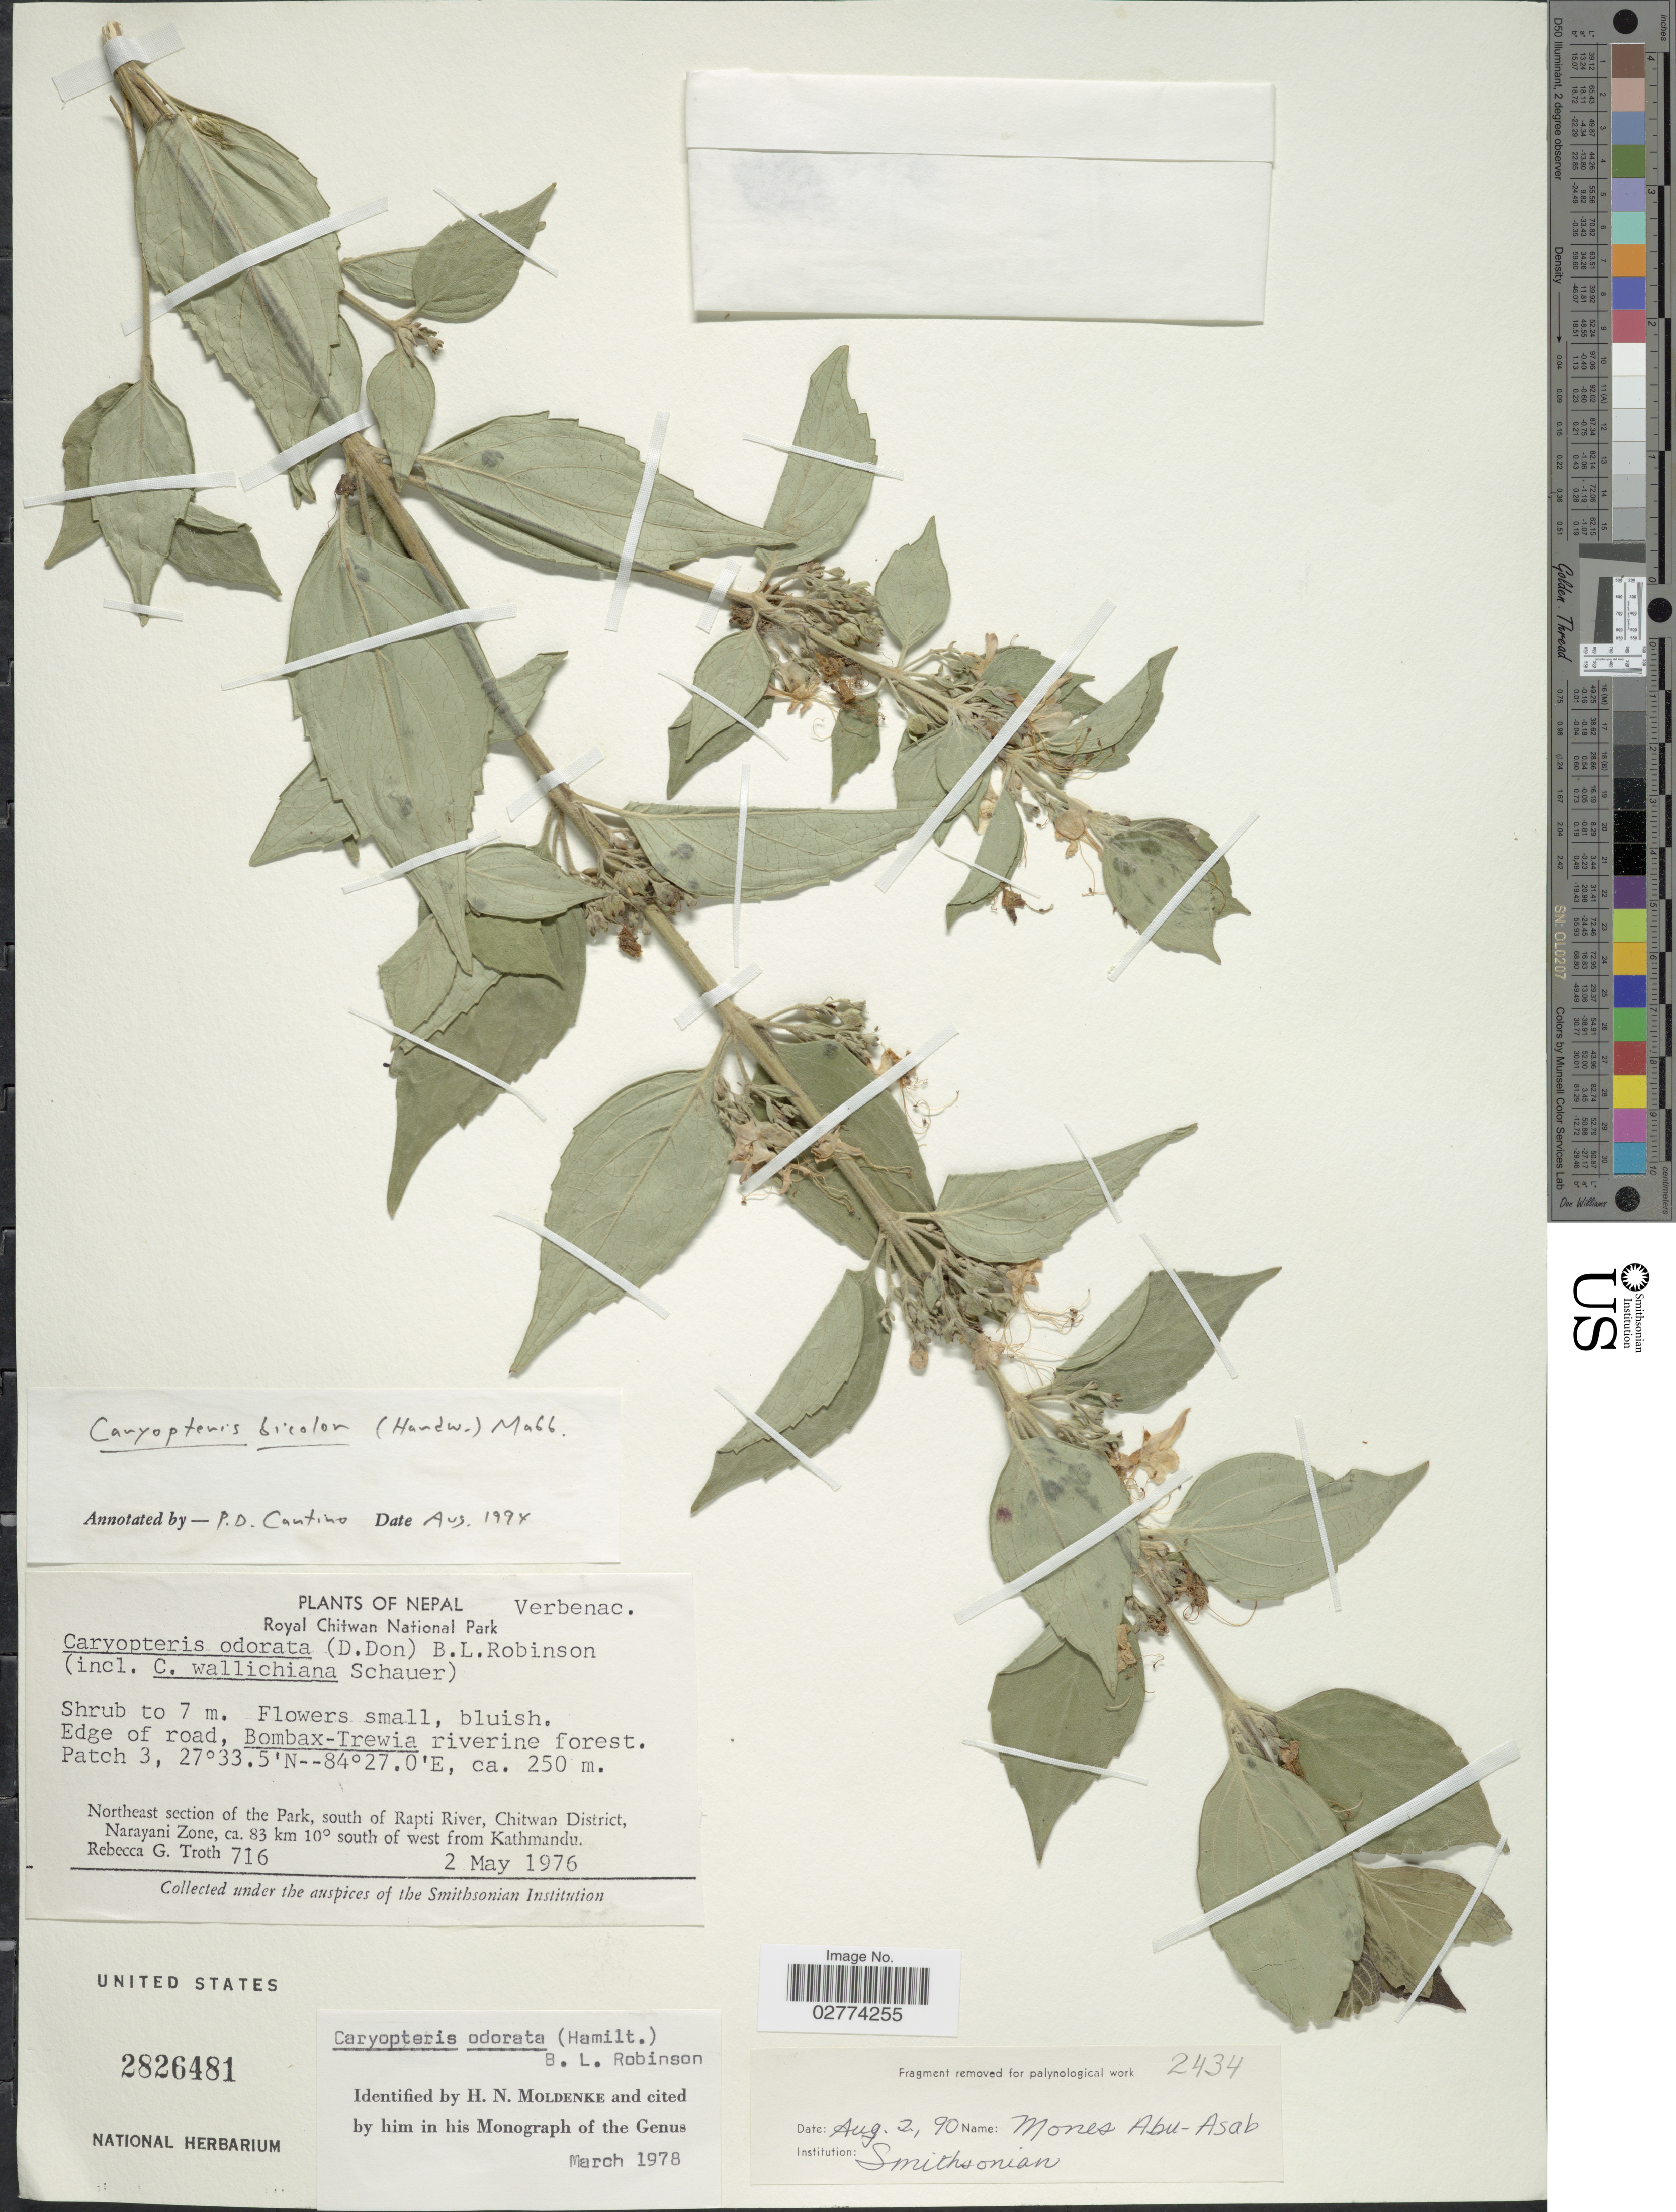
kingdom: Plantae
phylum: Tracheophyta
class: Magnoliopsida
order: Lamiales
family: Lamiaceae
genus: Caryopteris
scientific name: Caryopteris bicolor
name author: (Roxb. ex Hardw.) Mabb.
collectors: R. Troth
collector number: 716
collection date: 1976-05-02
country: Nepal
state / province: Narayani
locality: Royal Chitwan National Park. Edge of road, Bombax-Trewia riverine forest. Patch 3. Northeast section of the Park, south of Rapti River, Chitwan District, Narayani Zone, ca. 83 km 10° south of west from Kathmandu.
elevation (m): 250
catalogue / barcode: US 2826481